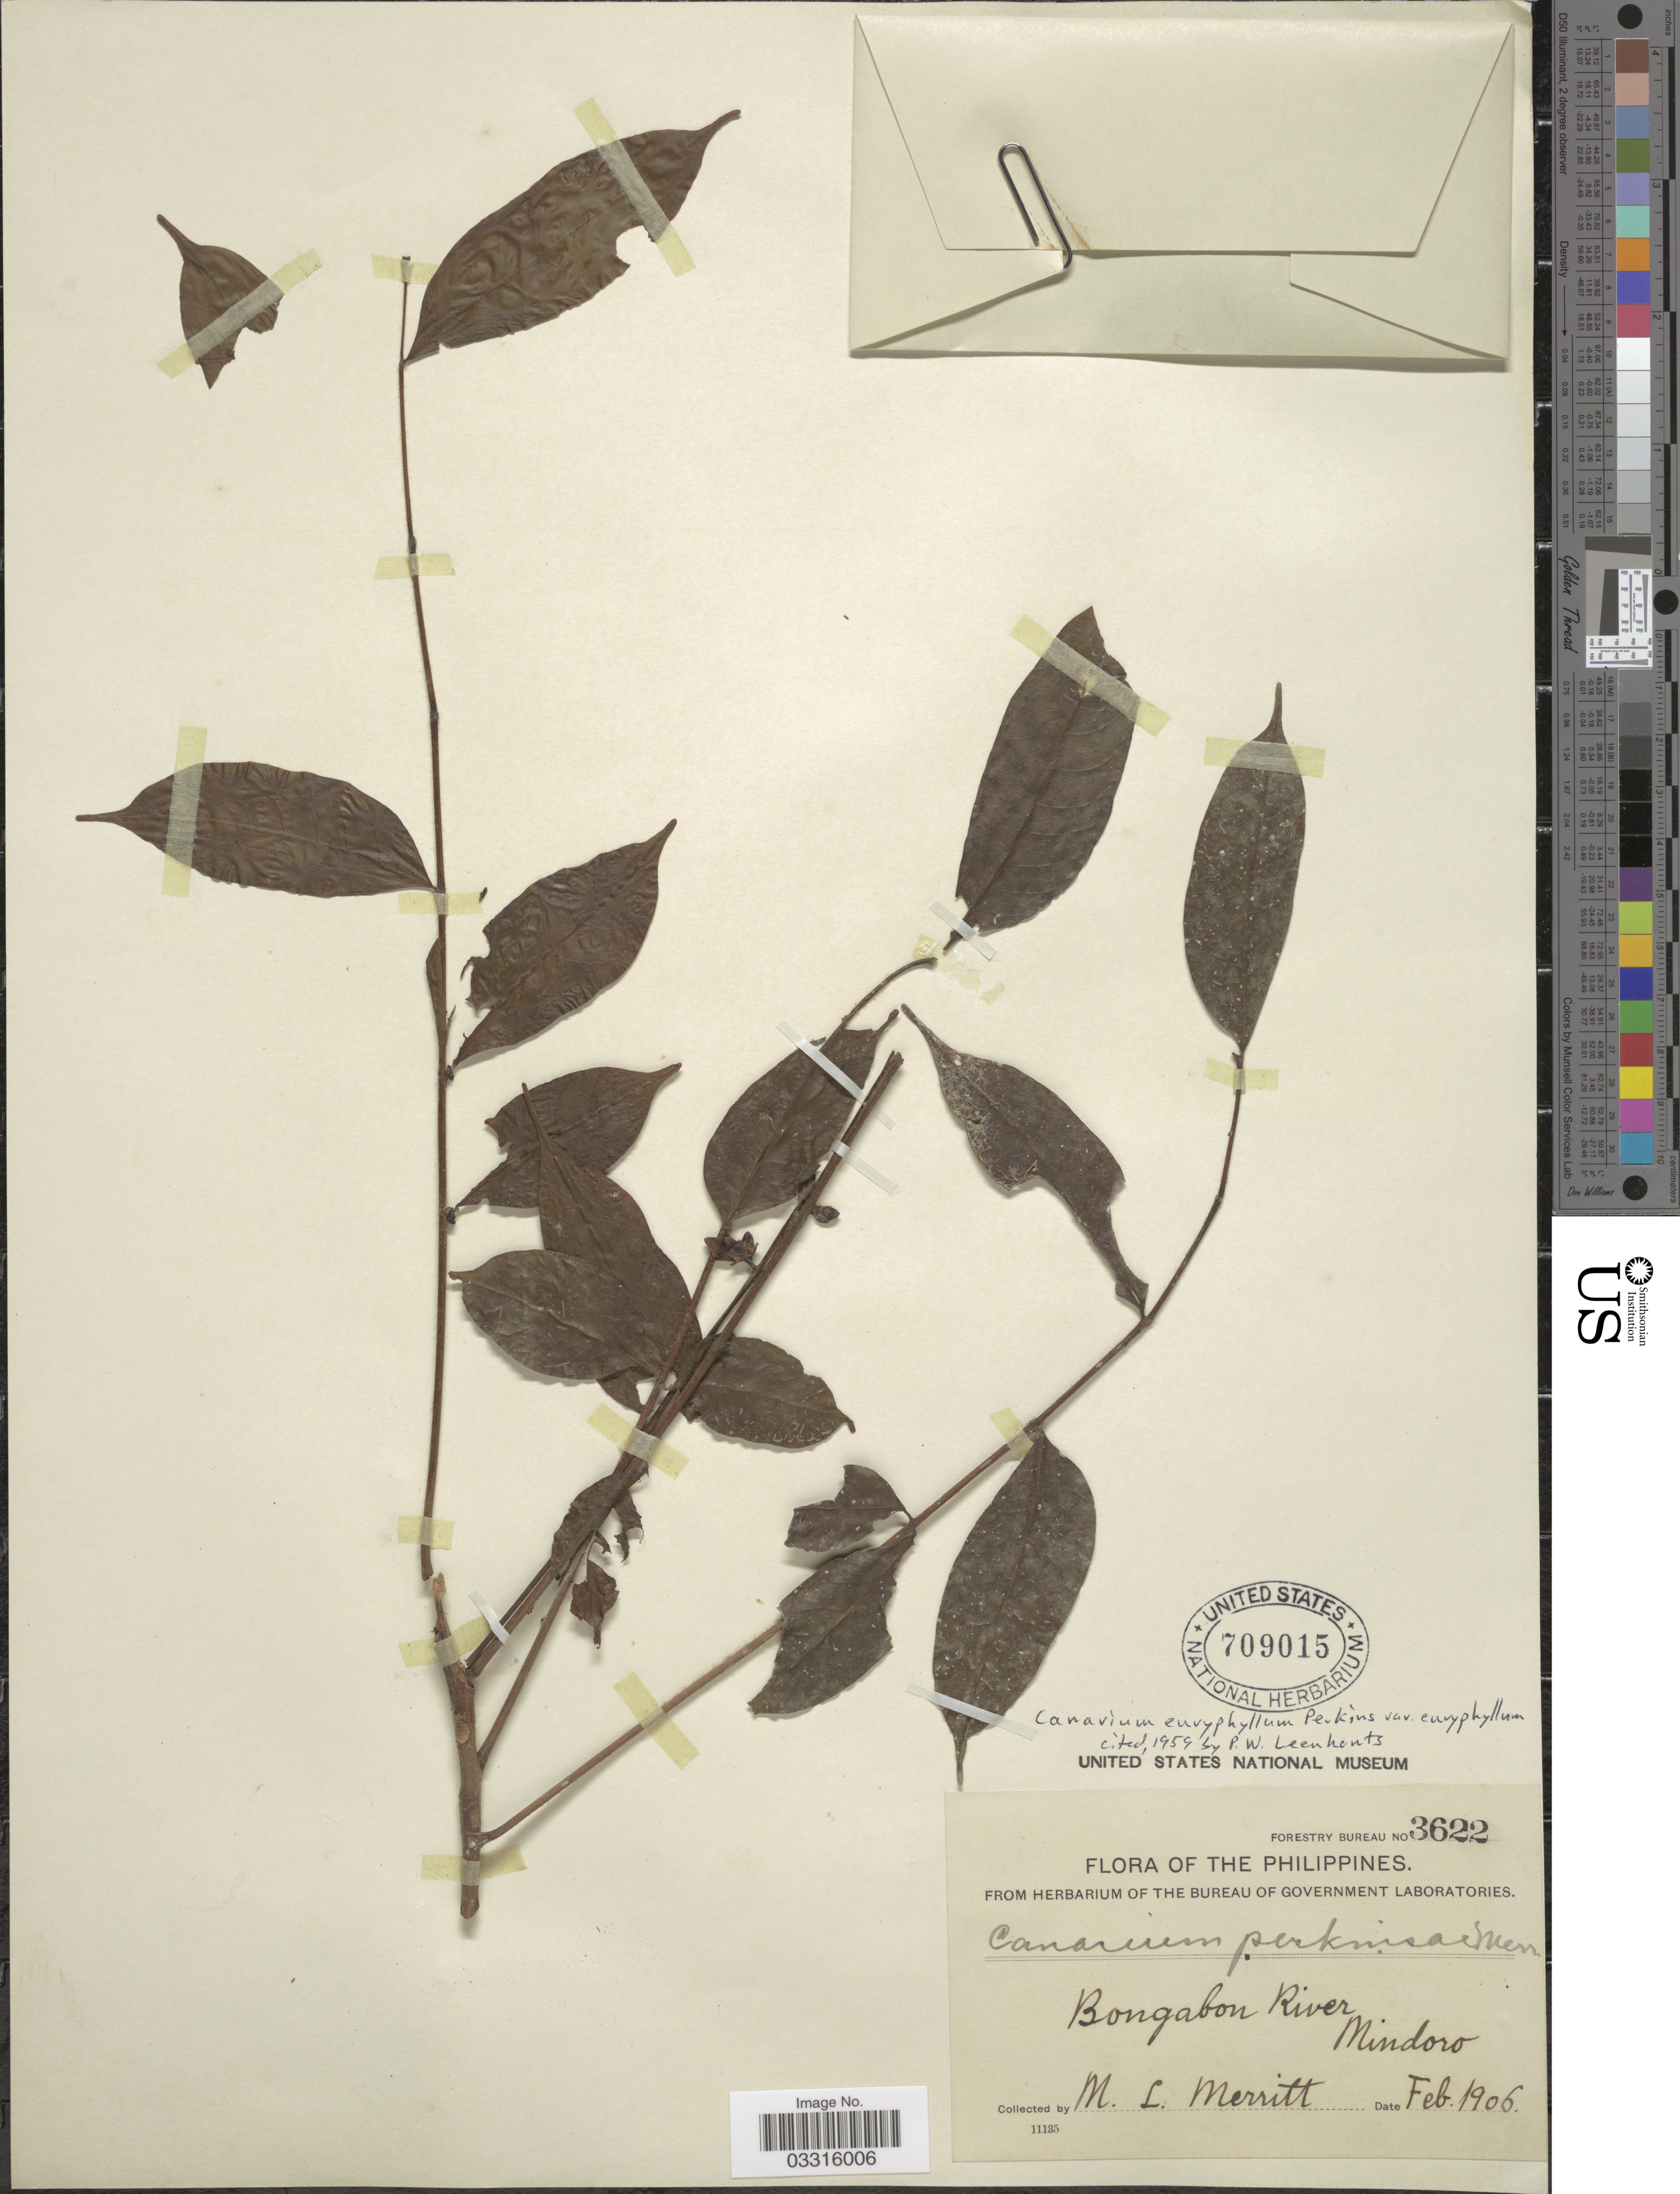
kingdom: Plantae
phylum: Tracheophyta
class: Magnoliopsida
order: Sapindales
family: Burseraceae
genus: Canarium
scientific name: Canarium euryphyllum var. euryphyllum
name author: G. Perkins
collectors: M. L. Merritt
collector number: Forestry Bureau 3622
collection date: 1906-02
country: Philippines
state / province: Mimaropa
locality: Bongabon River, Mindoro.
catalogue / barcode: US 709015